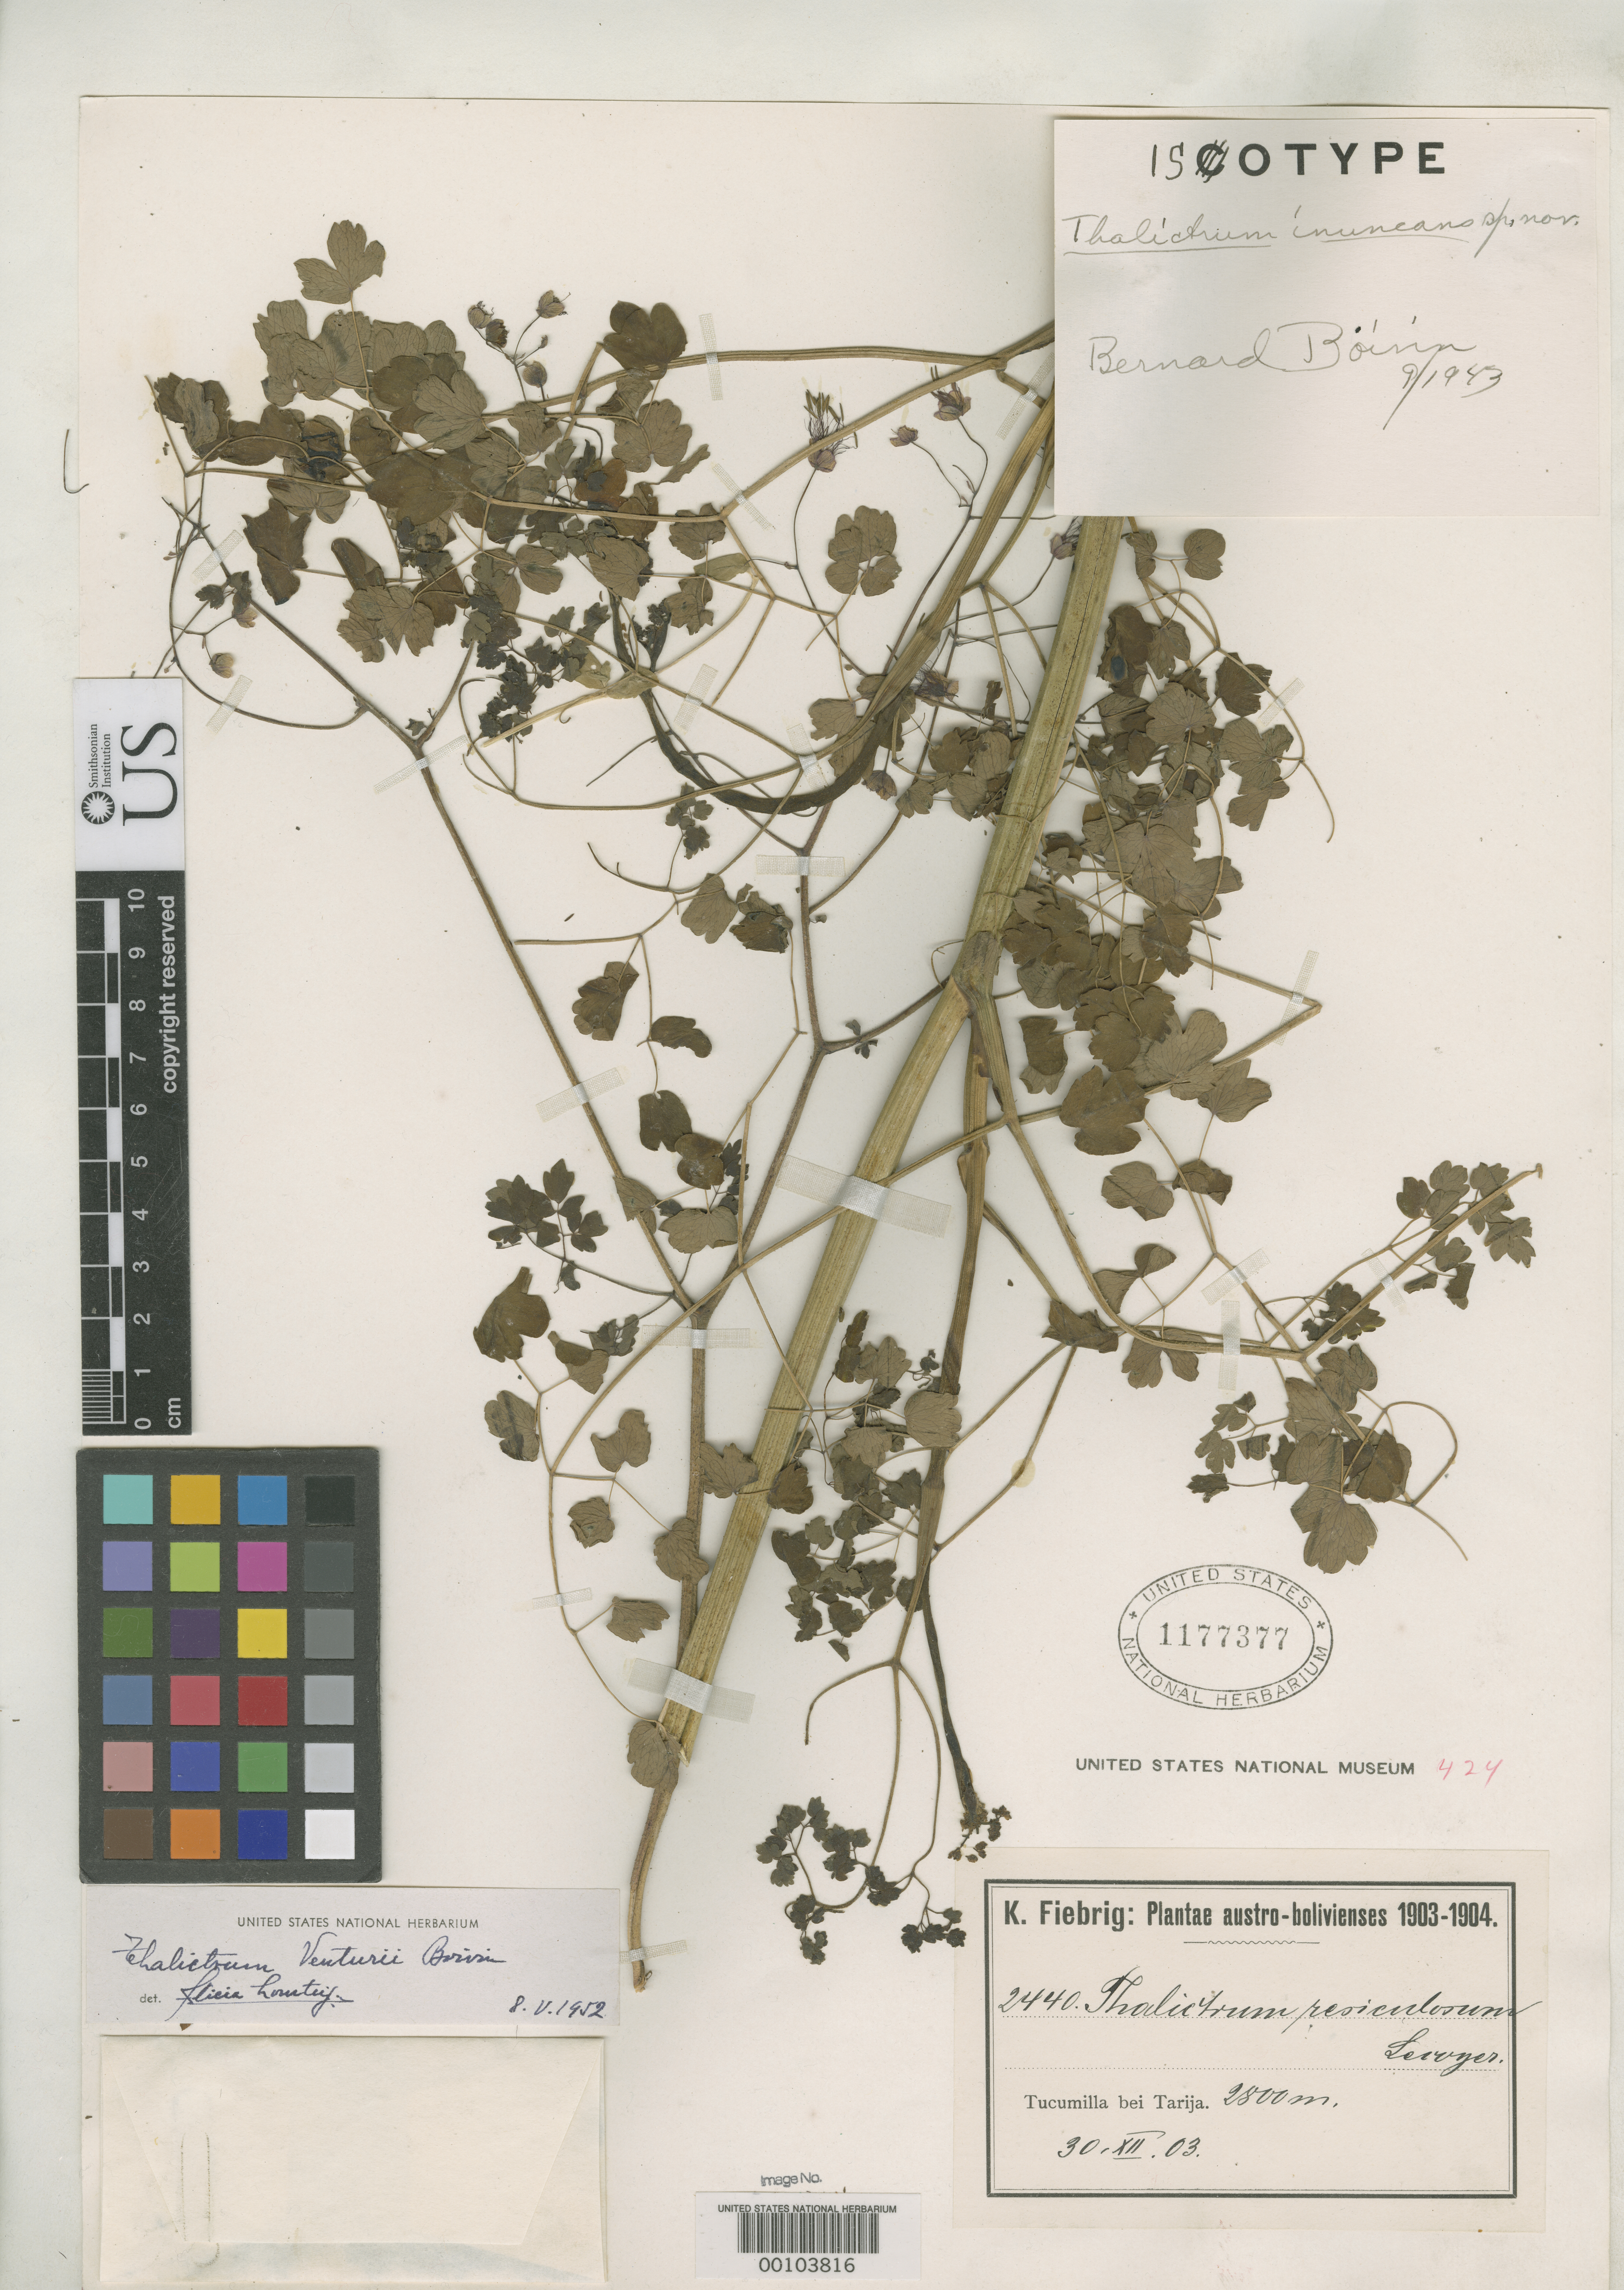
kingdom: Plantae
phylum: Tracheophyta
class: Magnoliopsida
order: Ranunculales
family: Ranunculaceae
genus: Thalictrum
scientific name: Thalictrum inuncans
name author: B. Boivin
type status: Isotype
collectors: K. Fiebrig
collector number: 2440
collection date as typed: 30 Dec 1903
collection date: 1903-12-30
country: Bolivia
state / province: Tarija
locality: Tucumilla.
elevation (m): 2800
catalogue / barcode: US 1177377